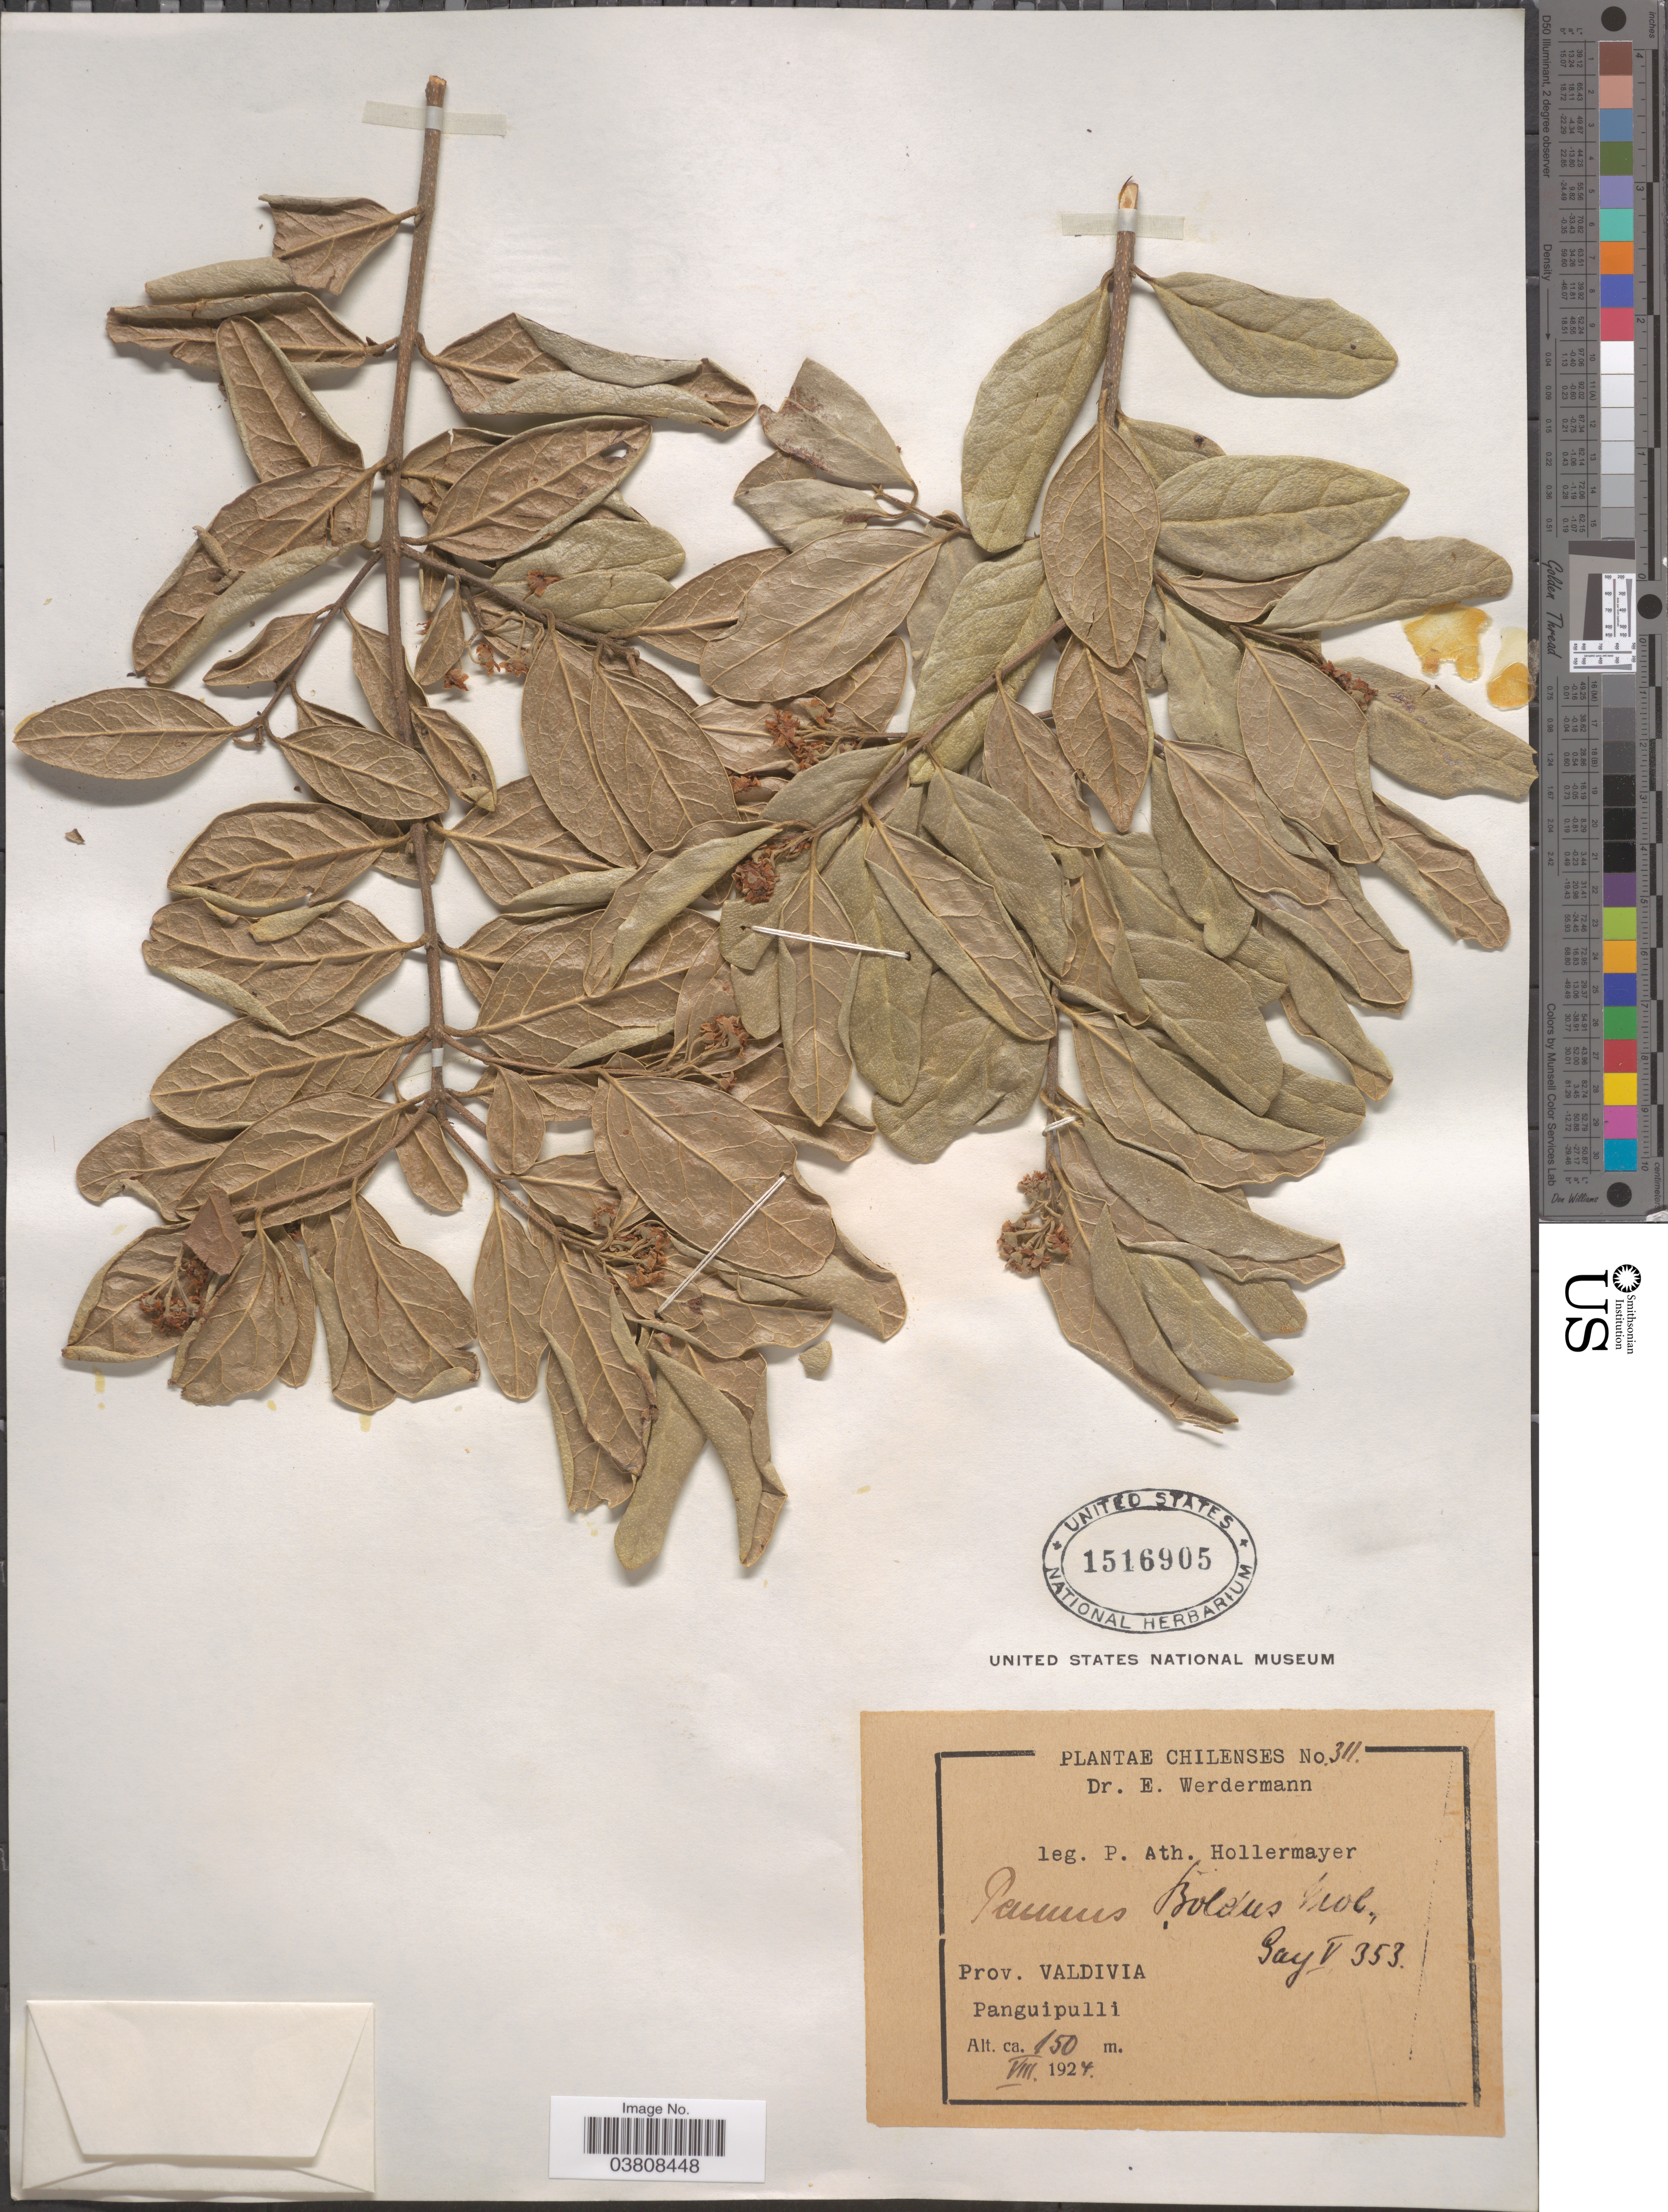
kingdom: Plantae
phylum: Tracheophyta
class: Magnoliopsida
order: Laurales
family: Monimiaceae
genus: Peumus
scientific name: Peumus boldus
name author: Molina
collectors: A. Hollermayer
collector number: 311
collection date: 1924-08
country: Chile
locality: Prov. Valdivia. Panguipullli.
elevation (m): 150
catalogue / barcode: US 1516905